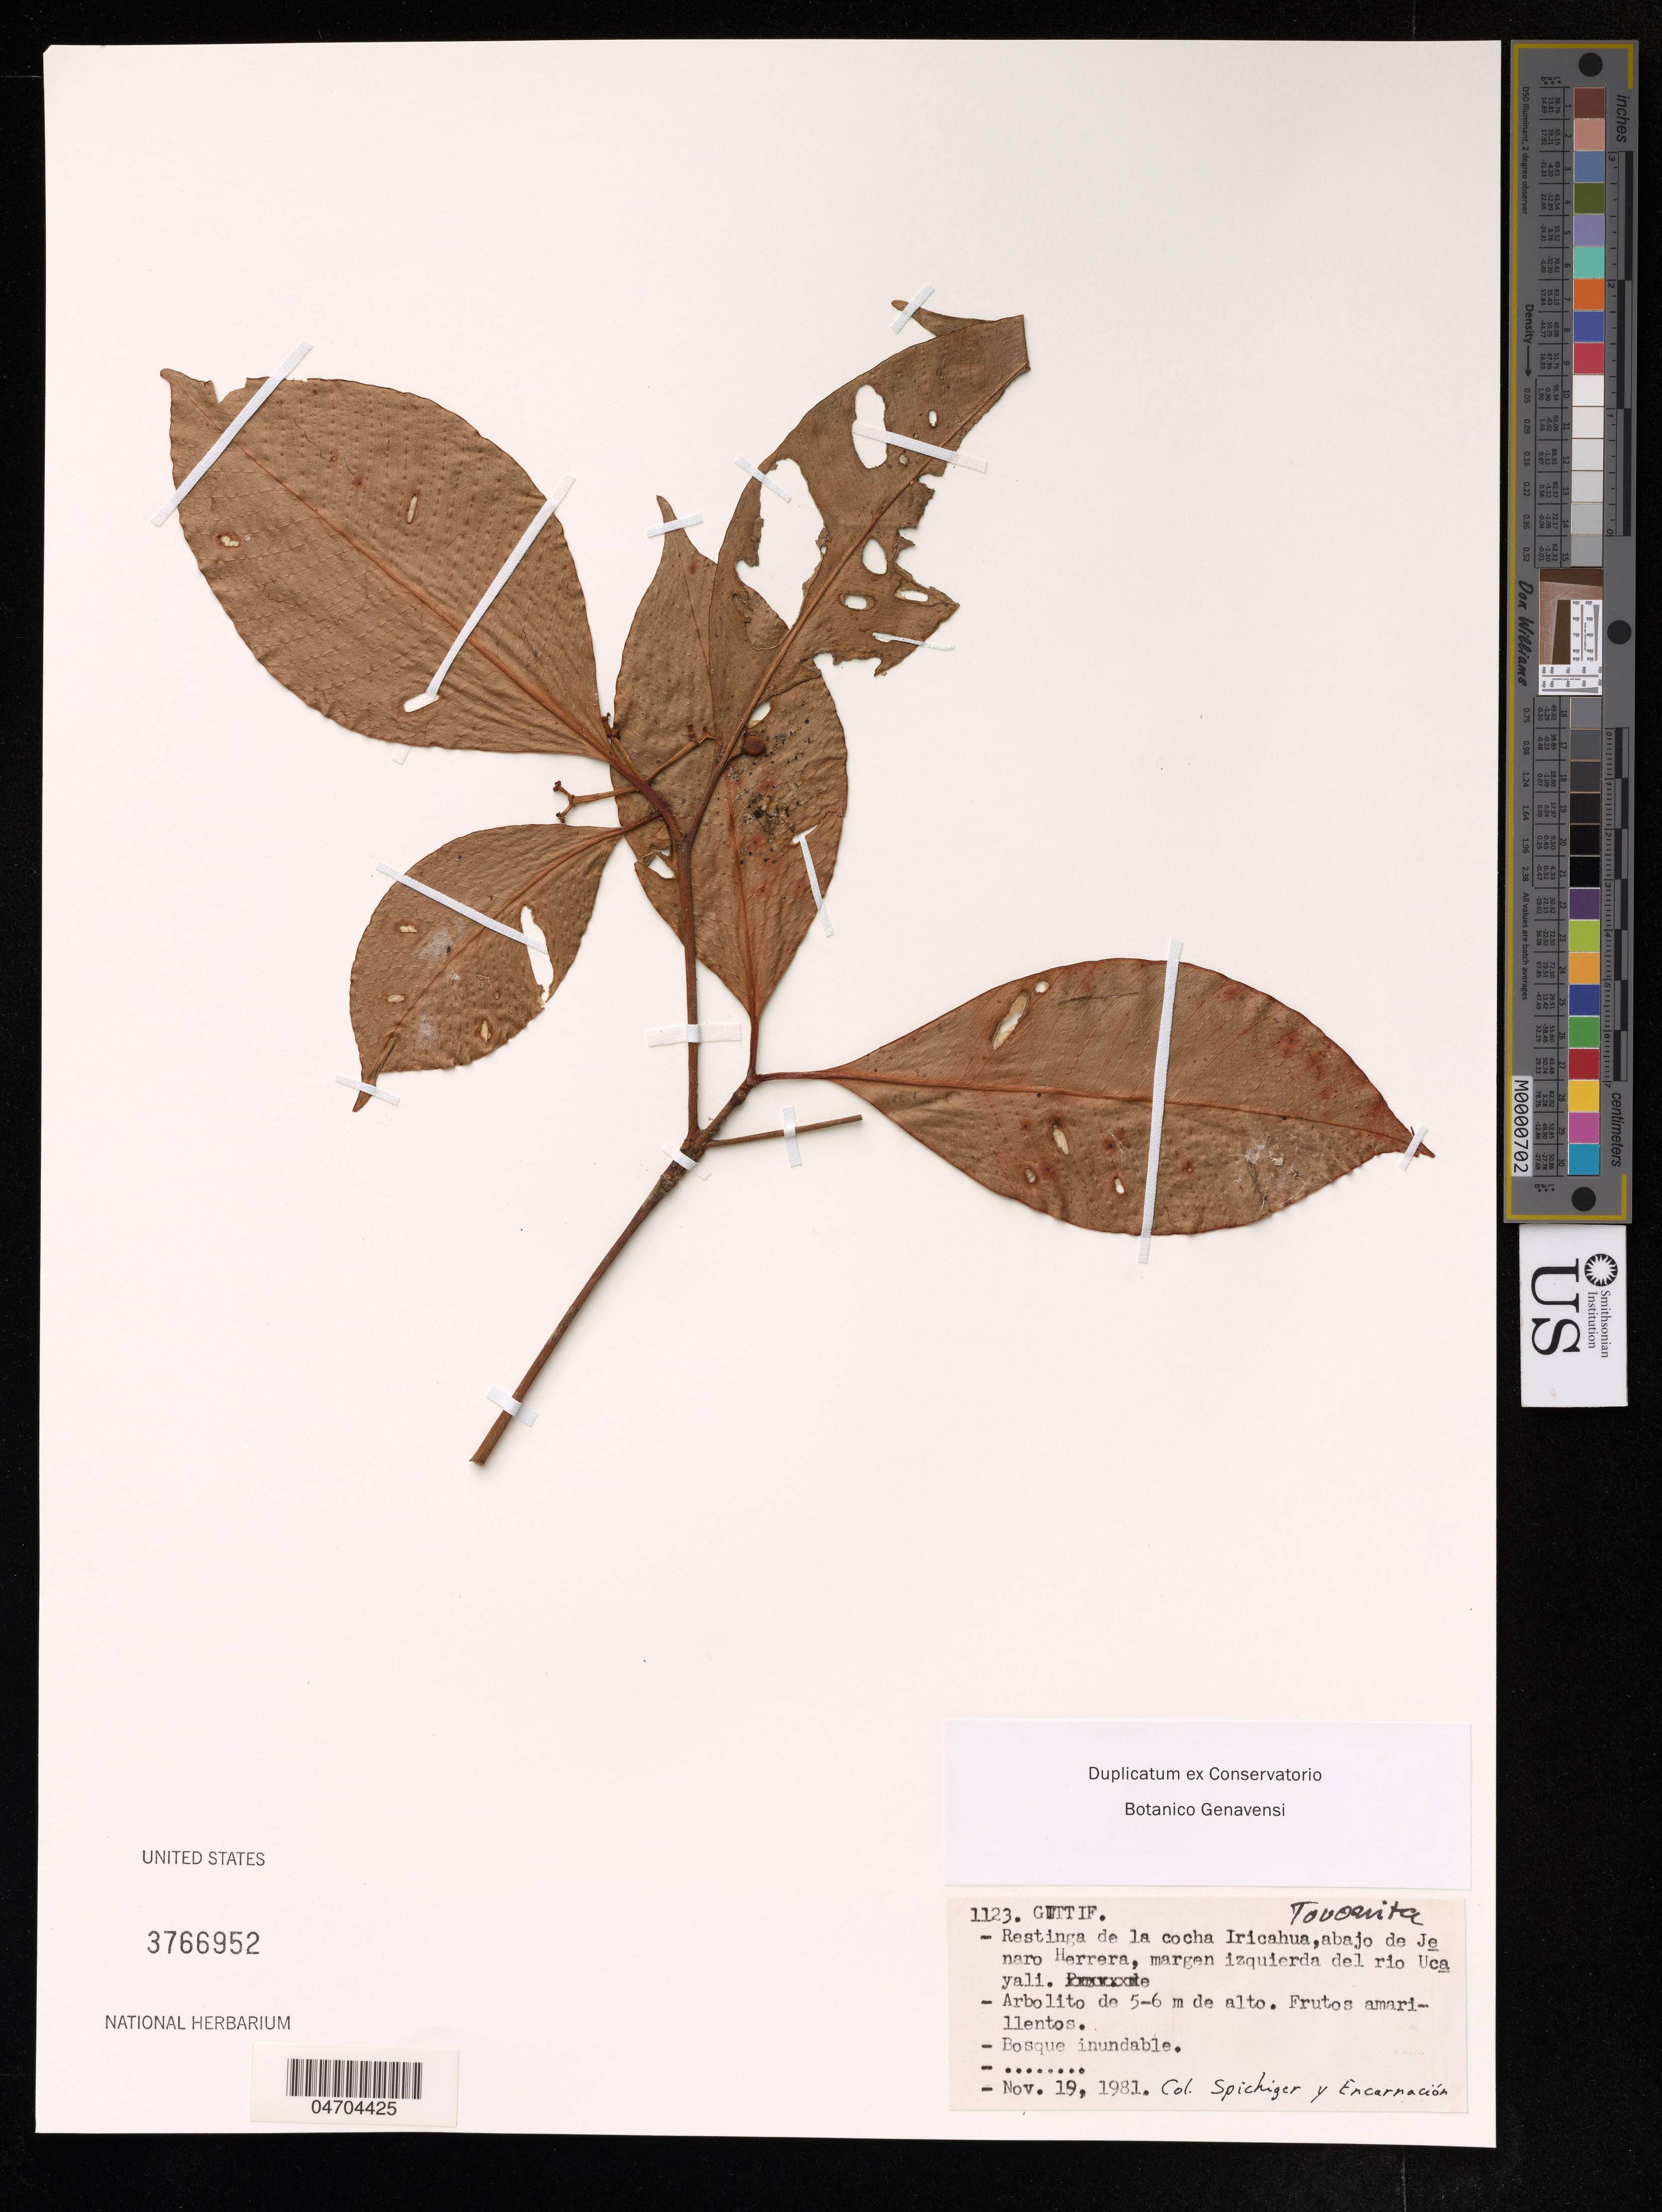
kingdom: Plantae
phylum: Tracheophyta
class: Magnoliopsida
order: Malpighiales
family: Clusiaceae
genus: Tovomita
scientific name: Tovomita sp.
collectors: Spichiger & -- Encarnacion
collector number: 1123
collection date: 1981-11-19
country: Peru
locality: Restinga de la cocha Iricahua, abajo de Jenaro Herrera, margen izquierda del rio Ucayali.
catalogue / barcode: US 3766952